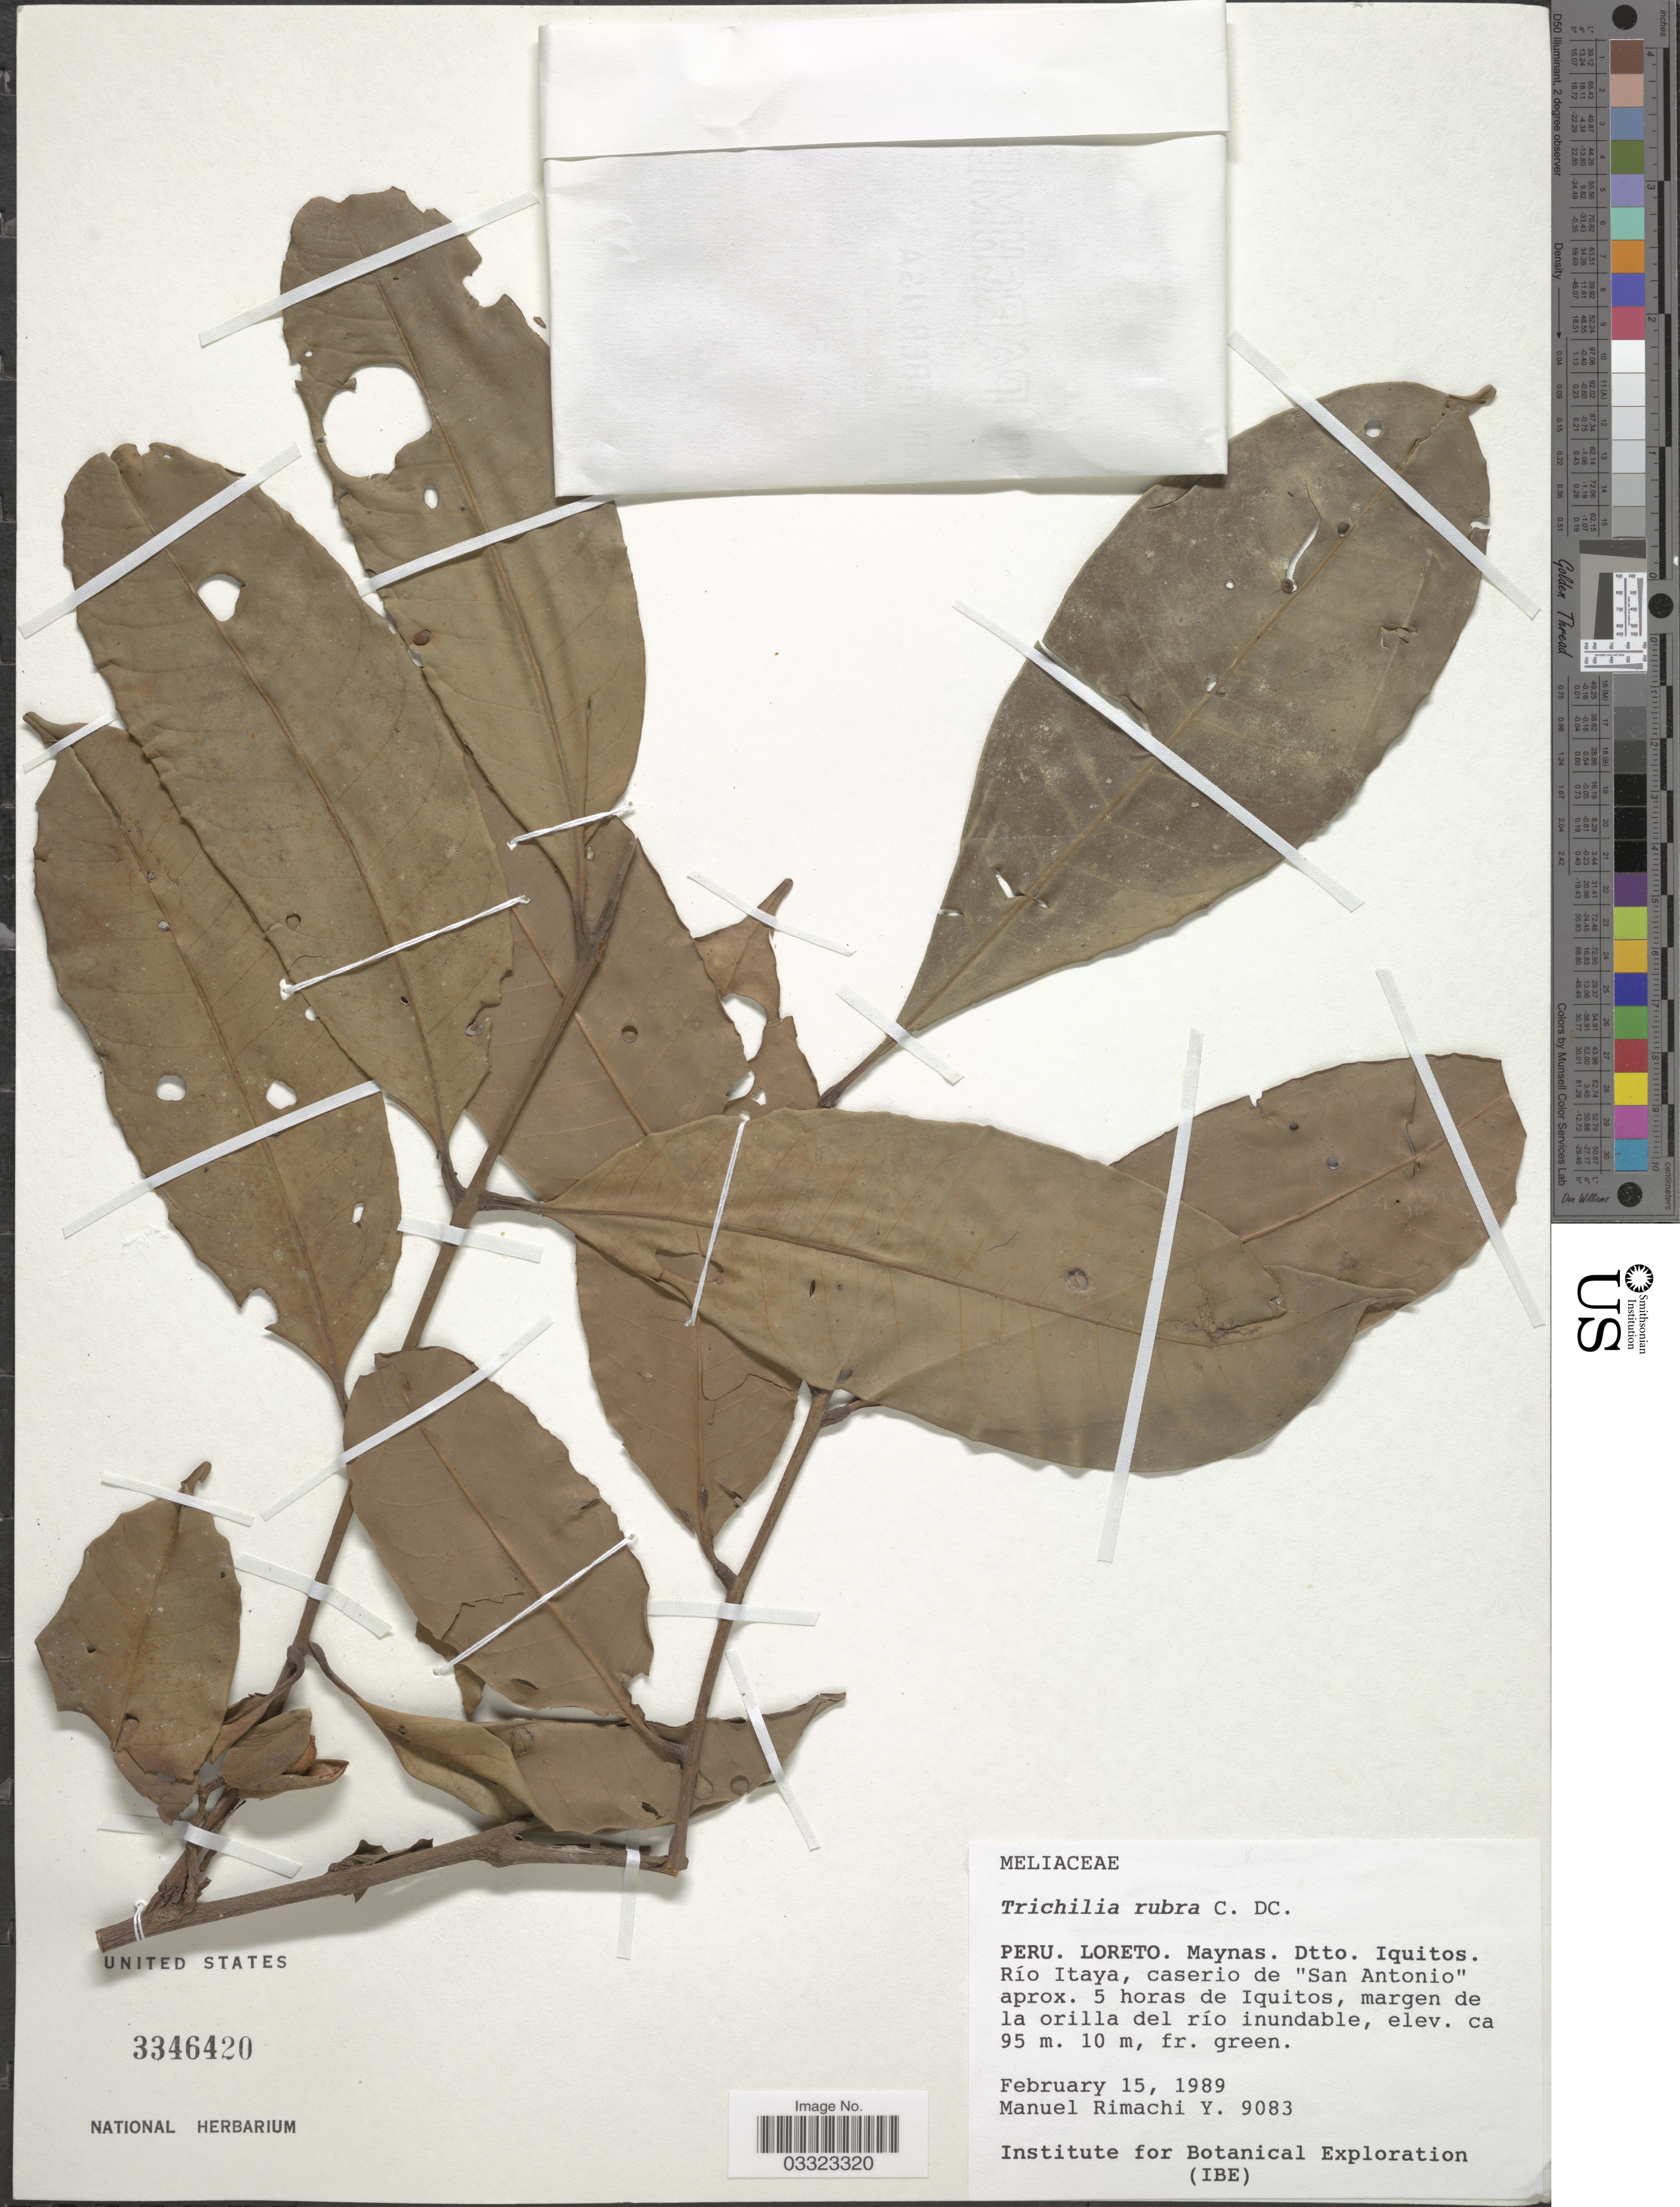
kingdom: Plantae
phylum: Tracheophyta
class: Magnoliopsida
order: Sapindales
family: Meliaceae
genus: Trichilia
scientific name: Trichilia rubra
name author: C. DC.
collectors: M. Rimachi Y.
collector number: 9083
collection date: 1989-02-15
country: Peru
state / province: Loreto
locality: Maynas. Dtto. Iquitos. Río Itaya, caserio de "San Antonio" aprox. 5 horas de Iquitos, margen de la orilla del río inundable.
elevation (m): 95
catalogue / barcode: US 3346420